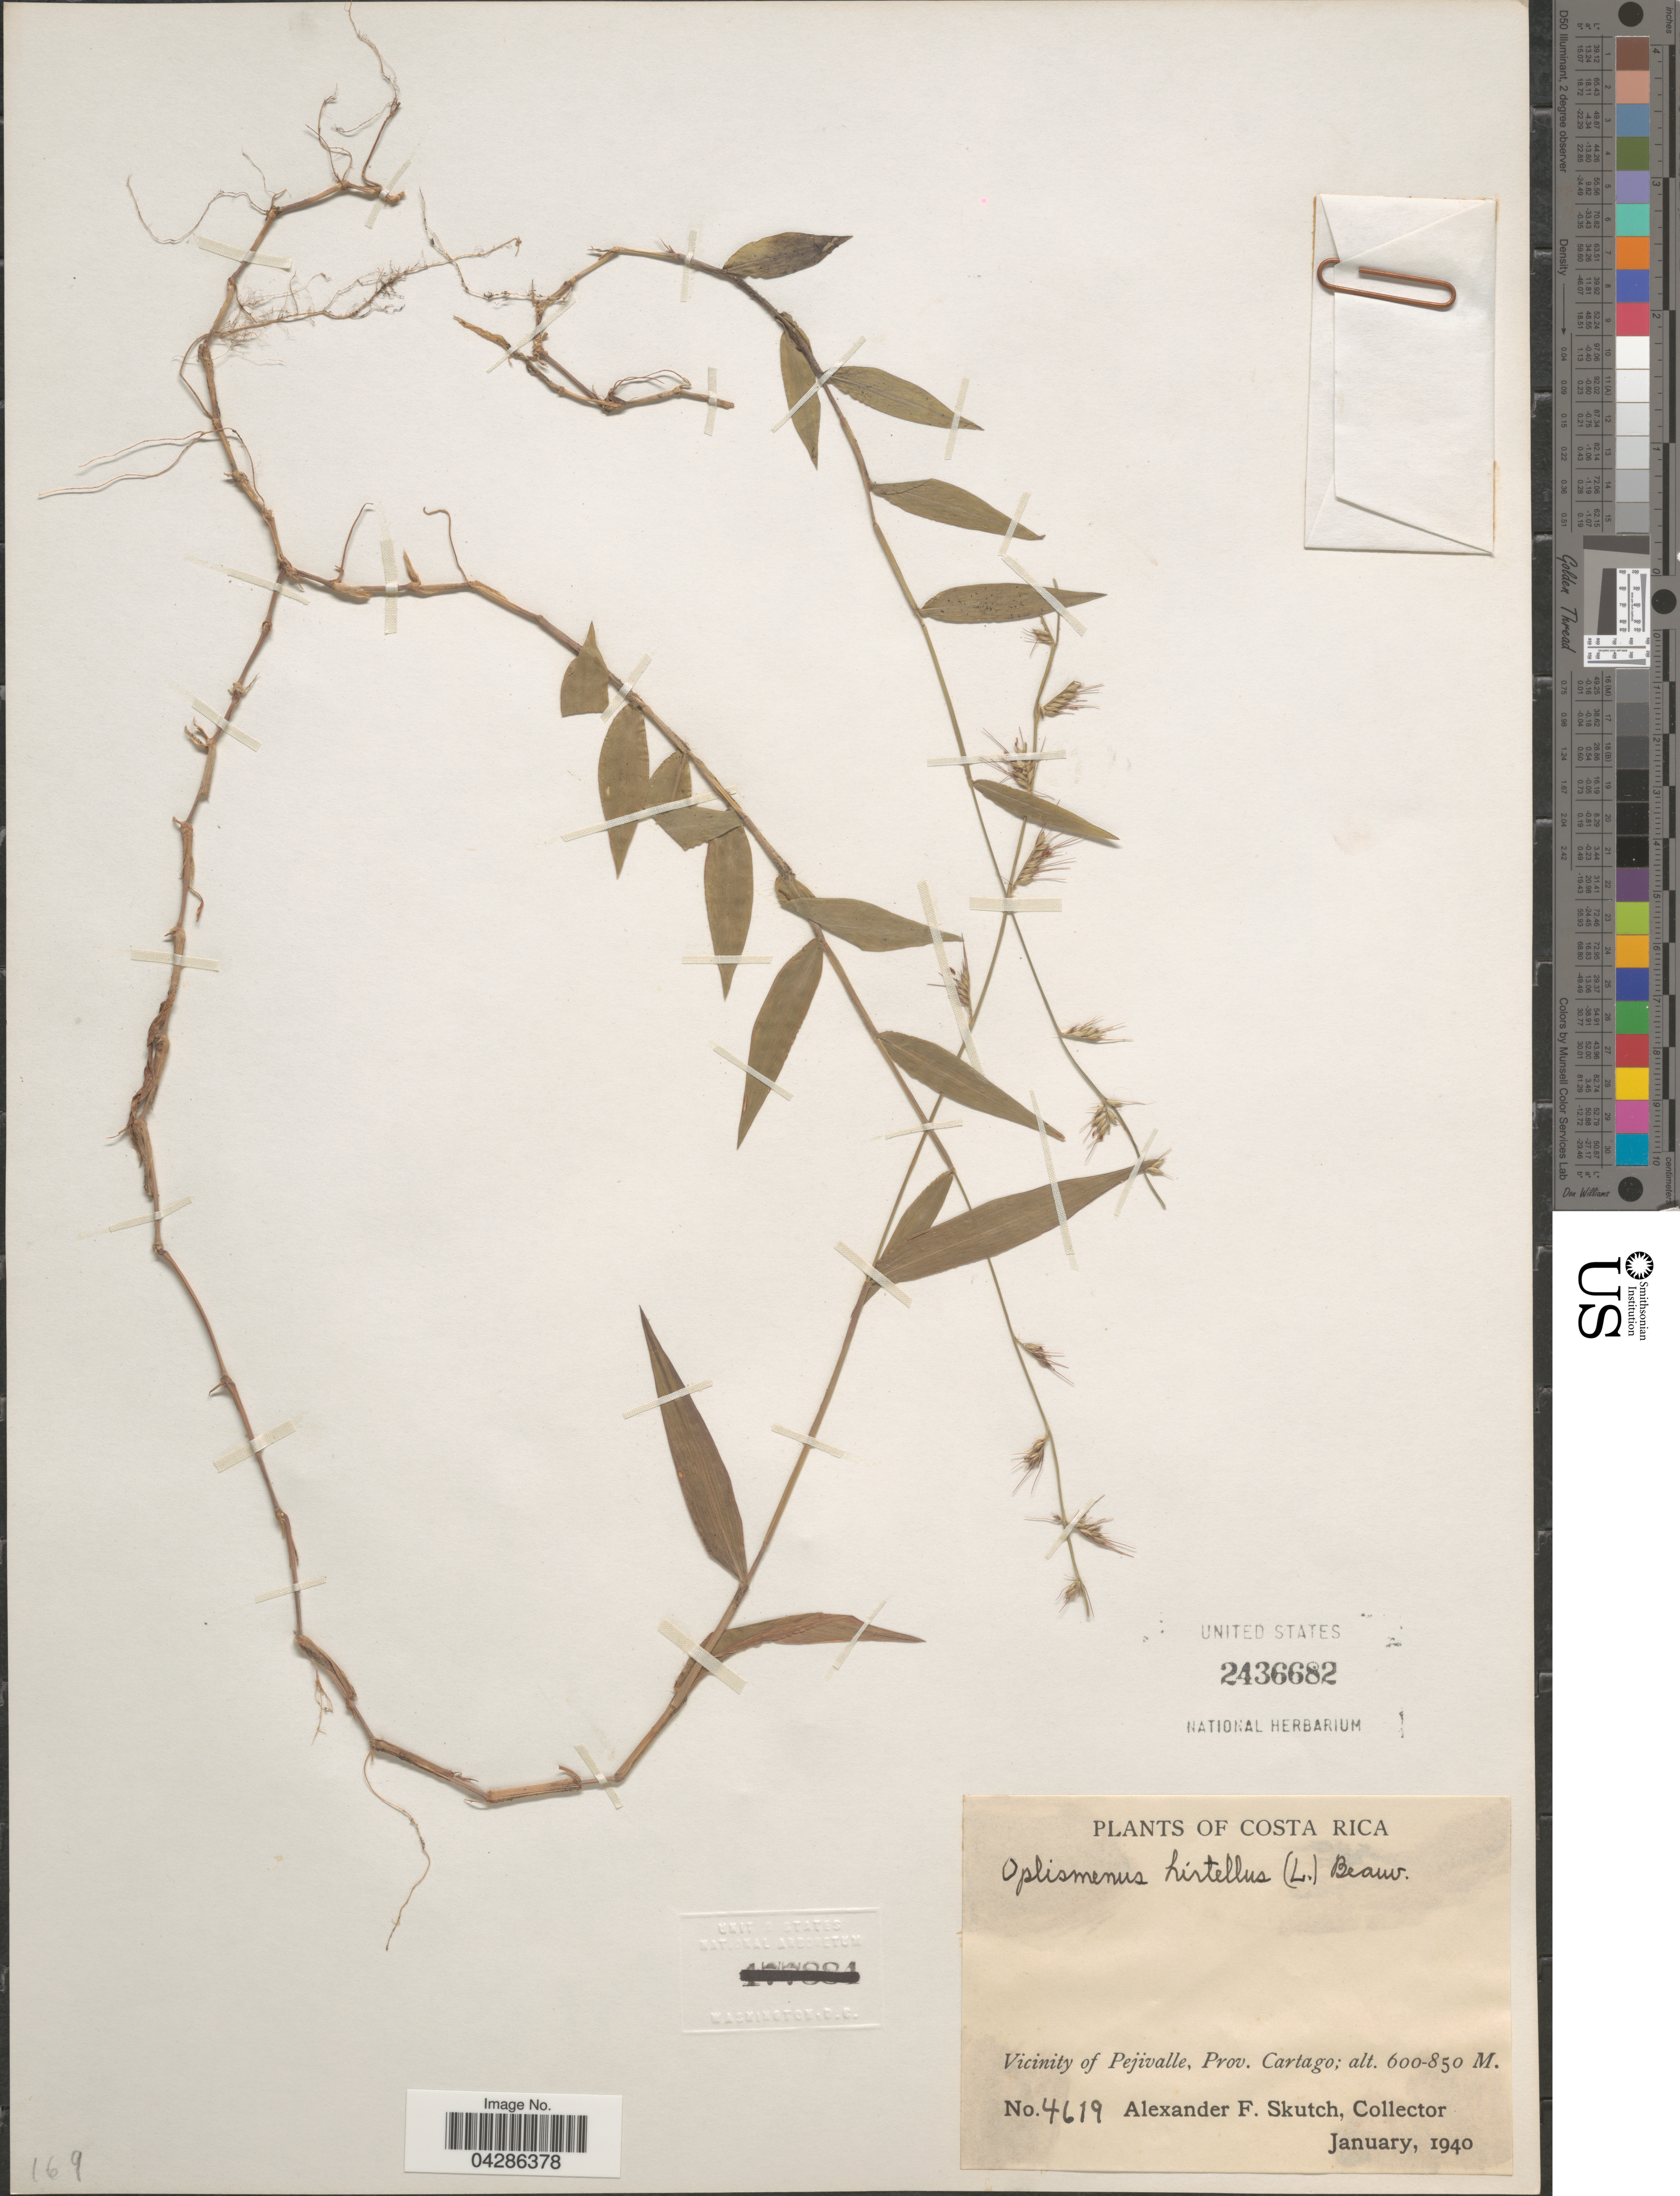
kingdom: Plantae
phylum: Tracheophyta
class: Liliopsida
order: Poales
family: Poaceae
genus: Oplismenus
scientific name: Oplismenus hirtellus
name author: (L.) P. Beauv.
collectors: A. F. Skutch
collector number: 4619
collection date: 1940-01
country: Costa Rica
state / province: Cartago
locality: Vicinity of Pejivalle.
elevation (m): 600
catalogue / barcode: US 2436682